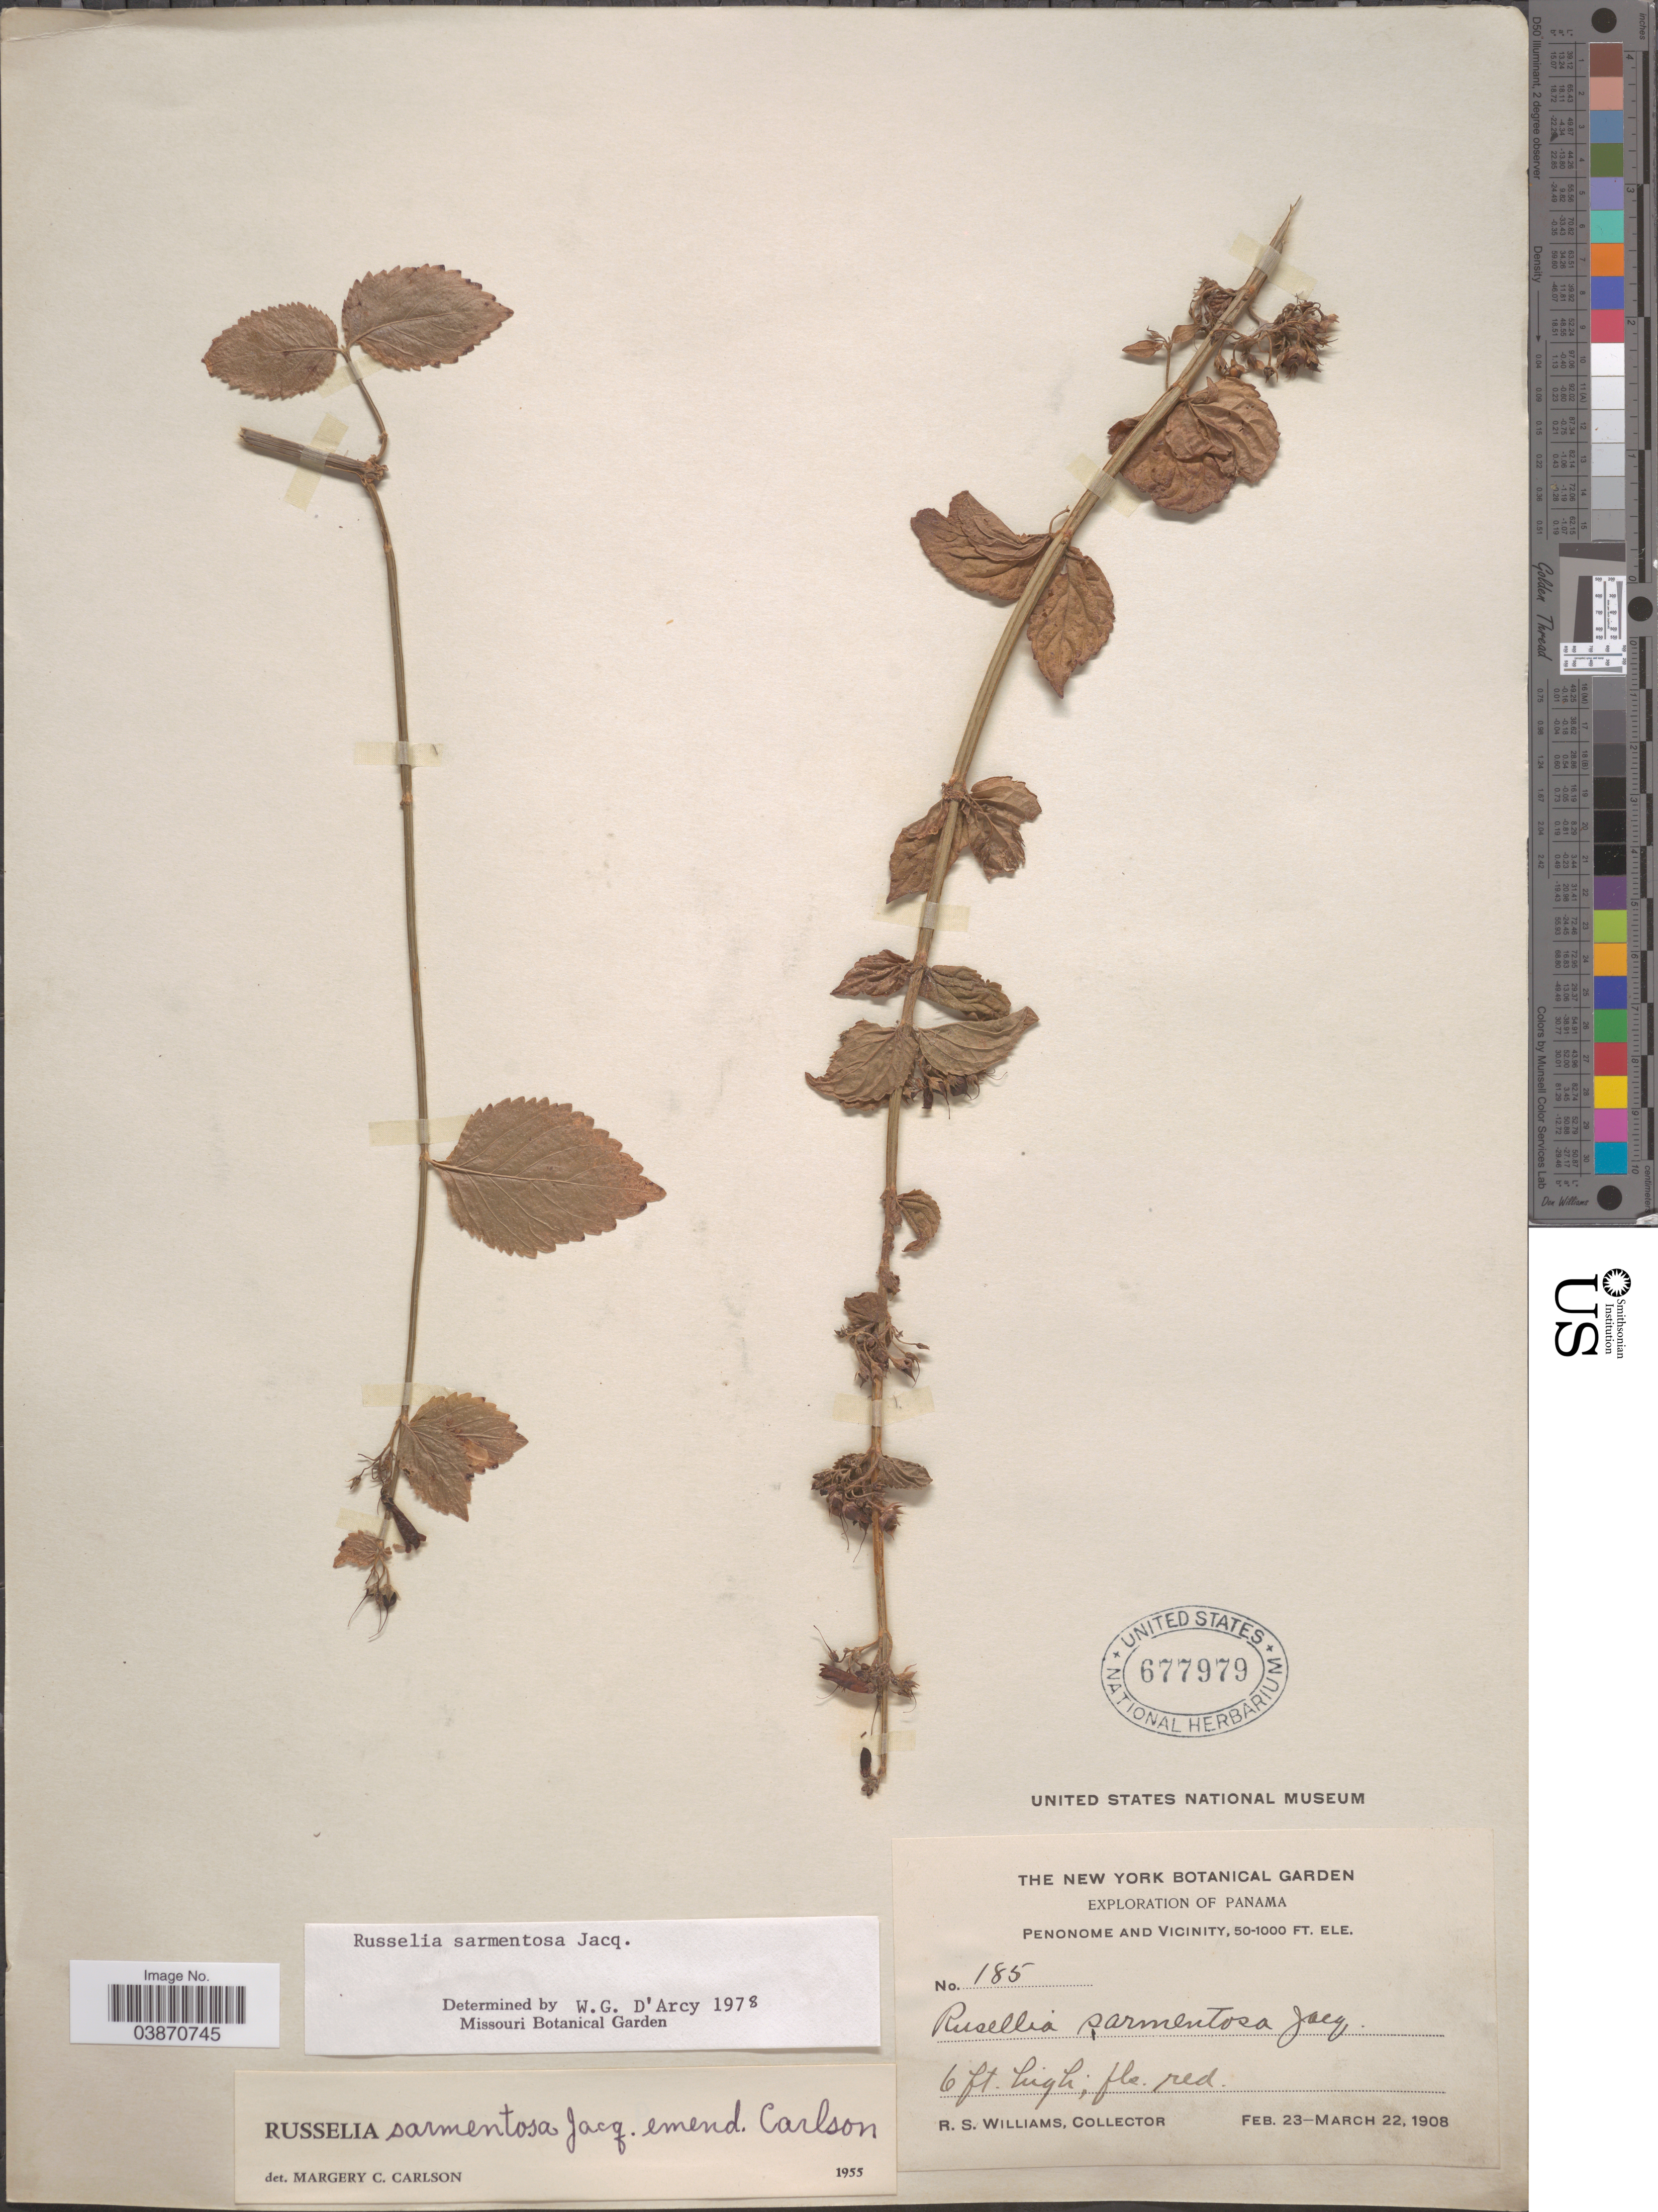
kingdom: Plantae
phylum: Tracheophyta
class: Magnoliopsida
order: Lamiales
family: Plantaginaceae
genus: Russelia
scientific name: Russelia sarmentosa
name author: Jacq.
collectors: R. S. Williams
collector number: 185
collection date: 1908-02-23/1908-03-22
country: Panama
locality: Penonome and vicinity.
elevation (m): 15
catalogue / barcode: US 677979